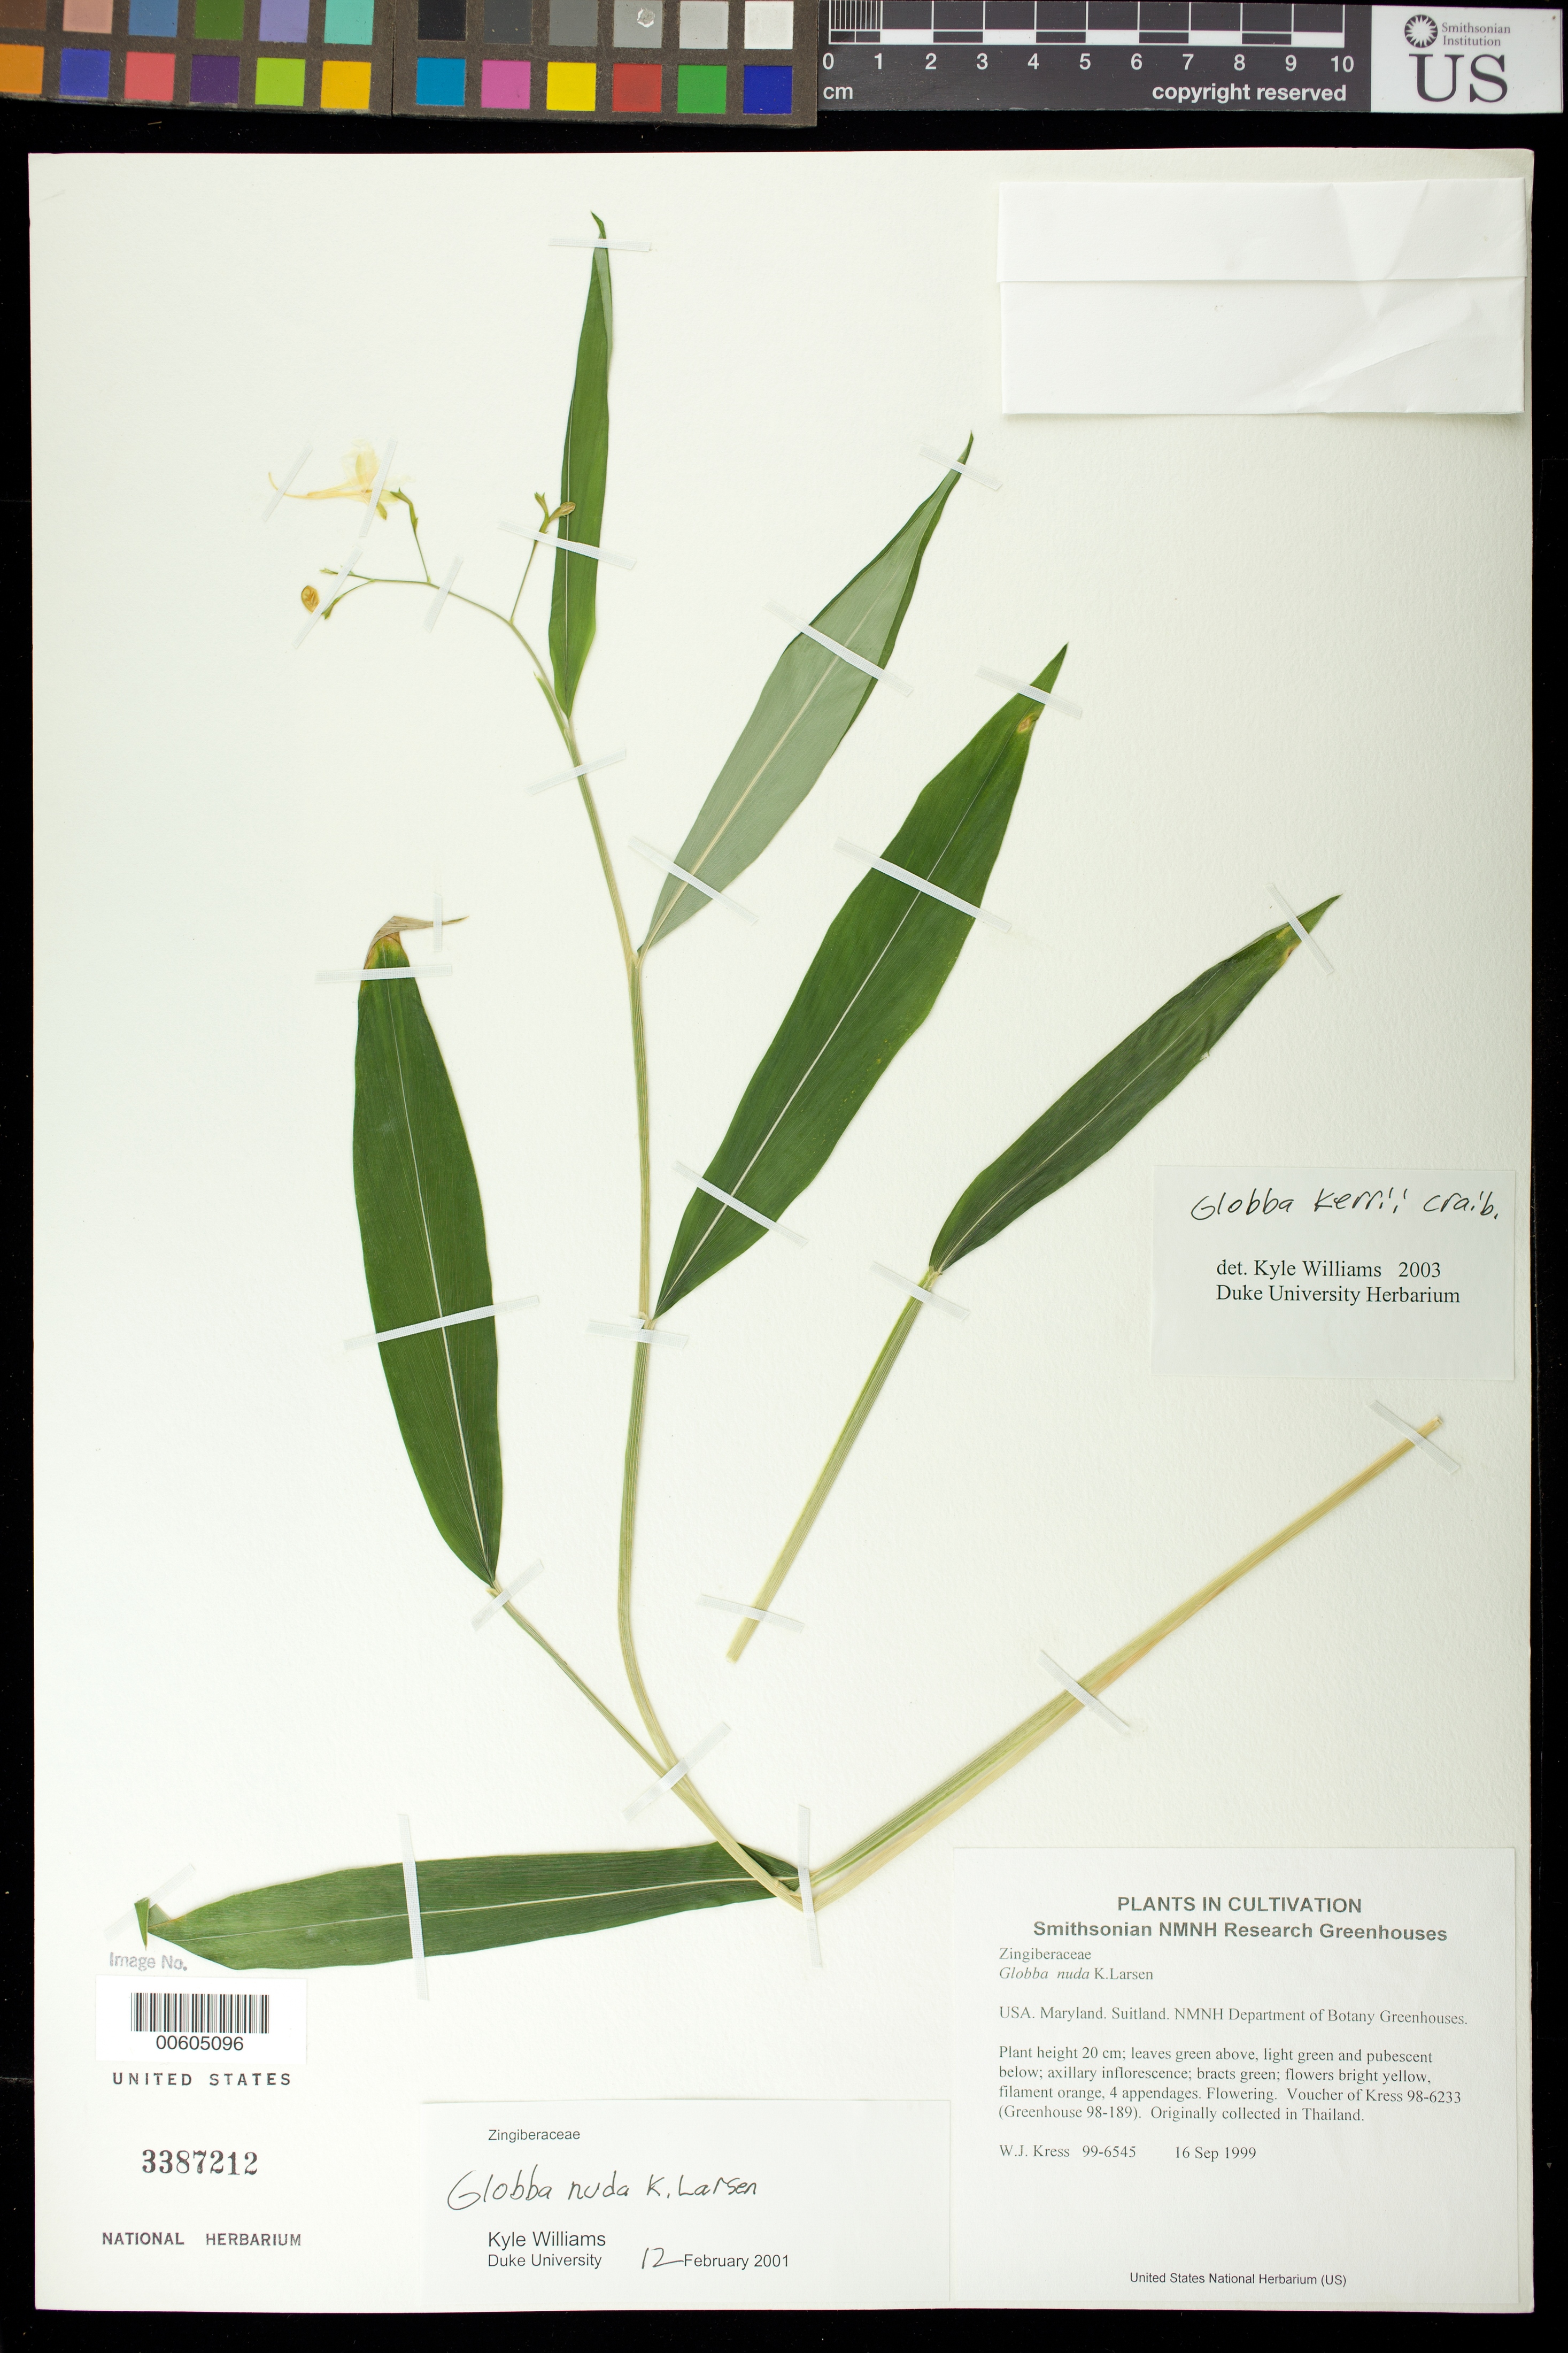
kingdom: Plantae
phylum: Tracheophyta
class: Liliopsida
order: Zingiberales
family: Zingiberaceae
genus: Globba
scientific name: Globba kerrii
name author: Craib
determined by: Williams, K. J.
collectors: W. J. Kress & M. Bordelon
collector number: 99-6545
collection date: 1999-09-16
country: United States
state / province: Maryland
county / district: Prince George's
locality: NMNH Botany Research Greenhouses. Suitland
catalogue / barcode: US 3387212